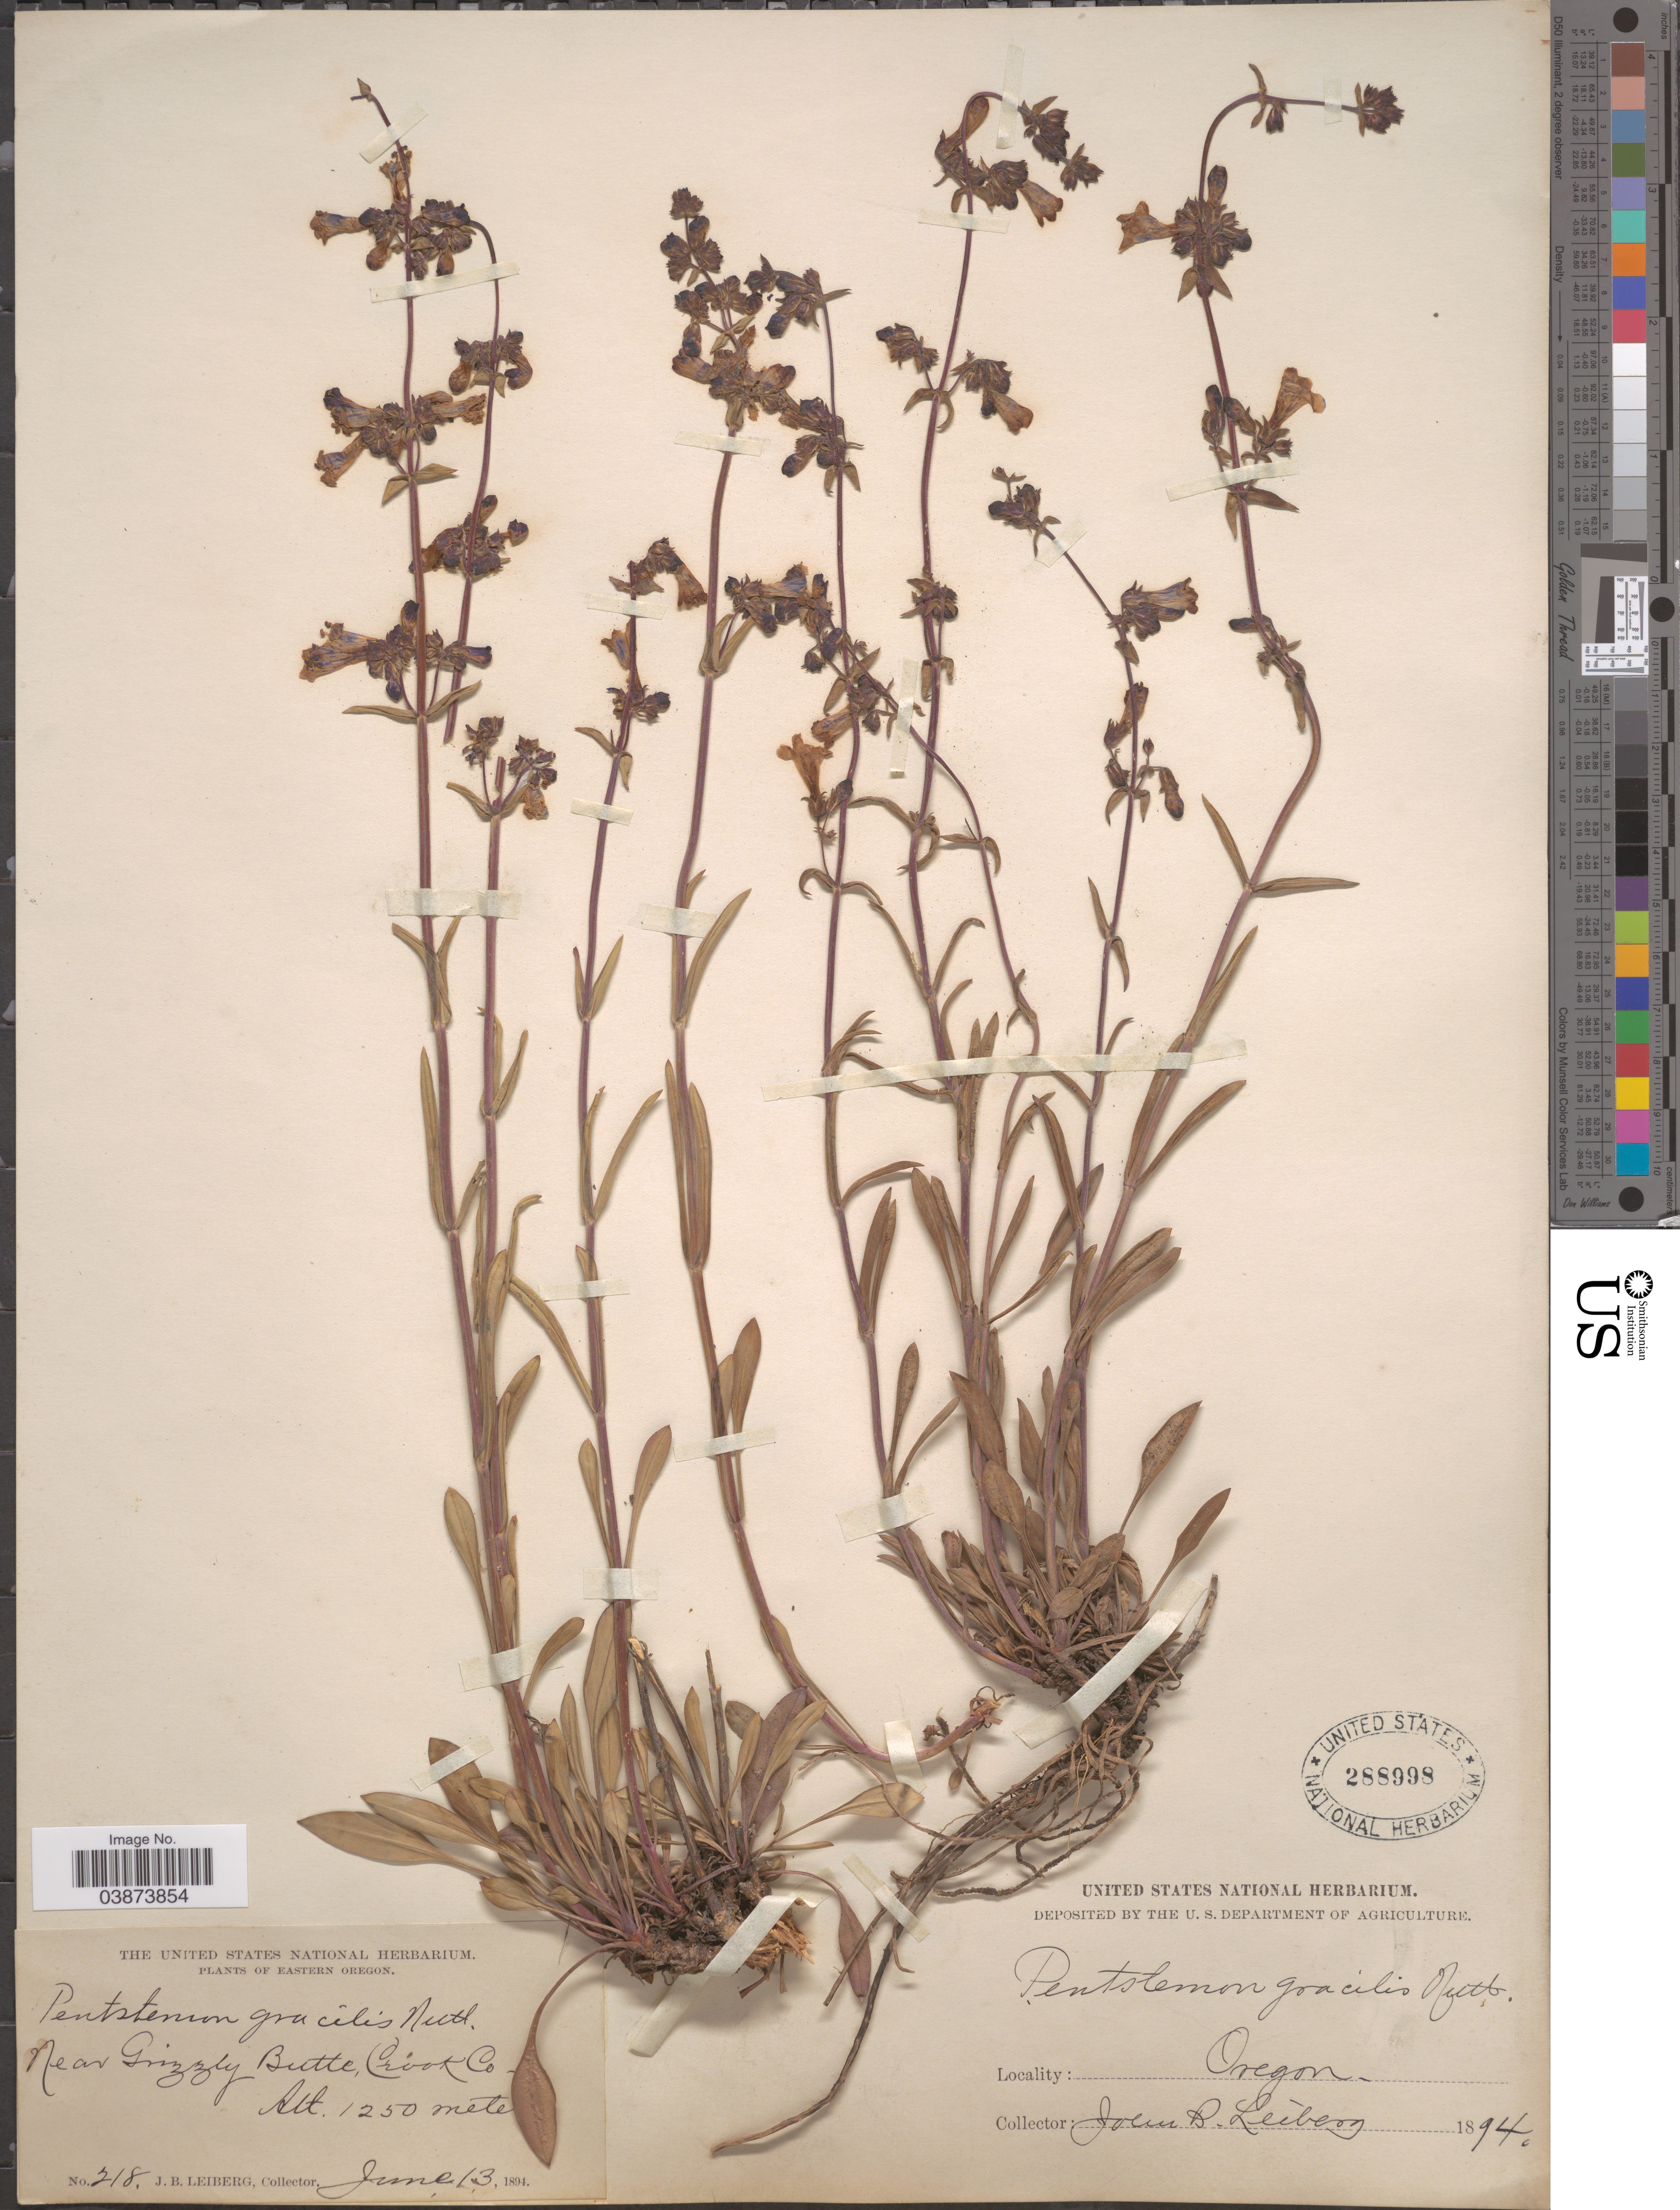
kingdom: Plantae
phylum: Tracheophyta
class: Magnoliopsida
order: Lamiales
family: Plantaginaceae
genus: Penstemon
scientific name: Penstemon cinereus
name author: Piper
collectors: J. B. Leiberg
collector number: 218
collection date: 1894-06-13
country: United States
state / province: Oregon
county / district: Crook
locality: Eastern Oregon. Near Grizzly Butte, Crook Co.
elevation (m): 1250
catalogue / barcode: US 288998